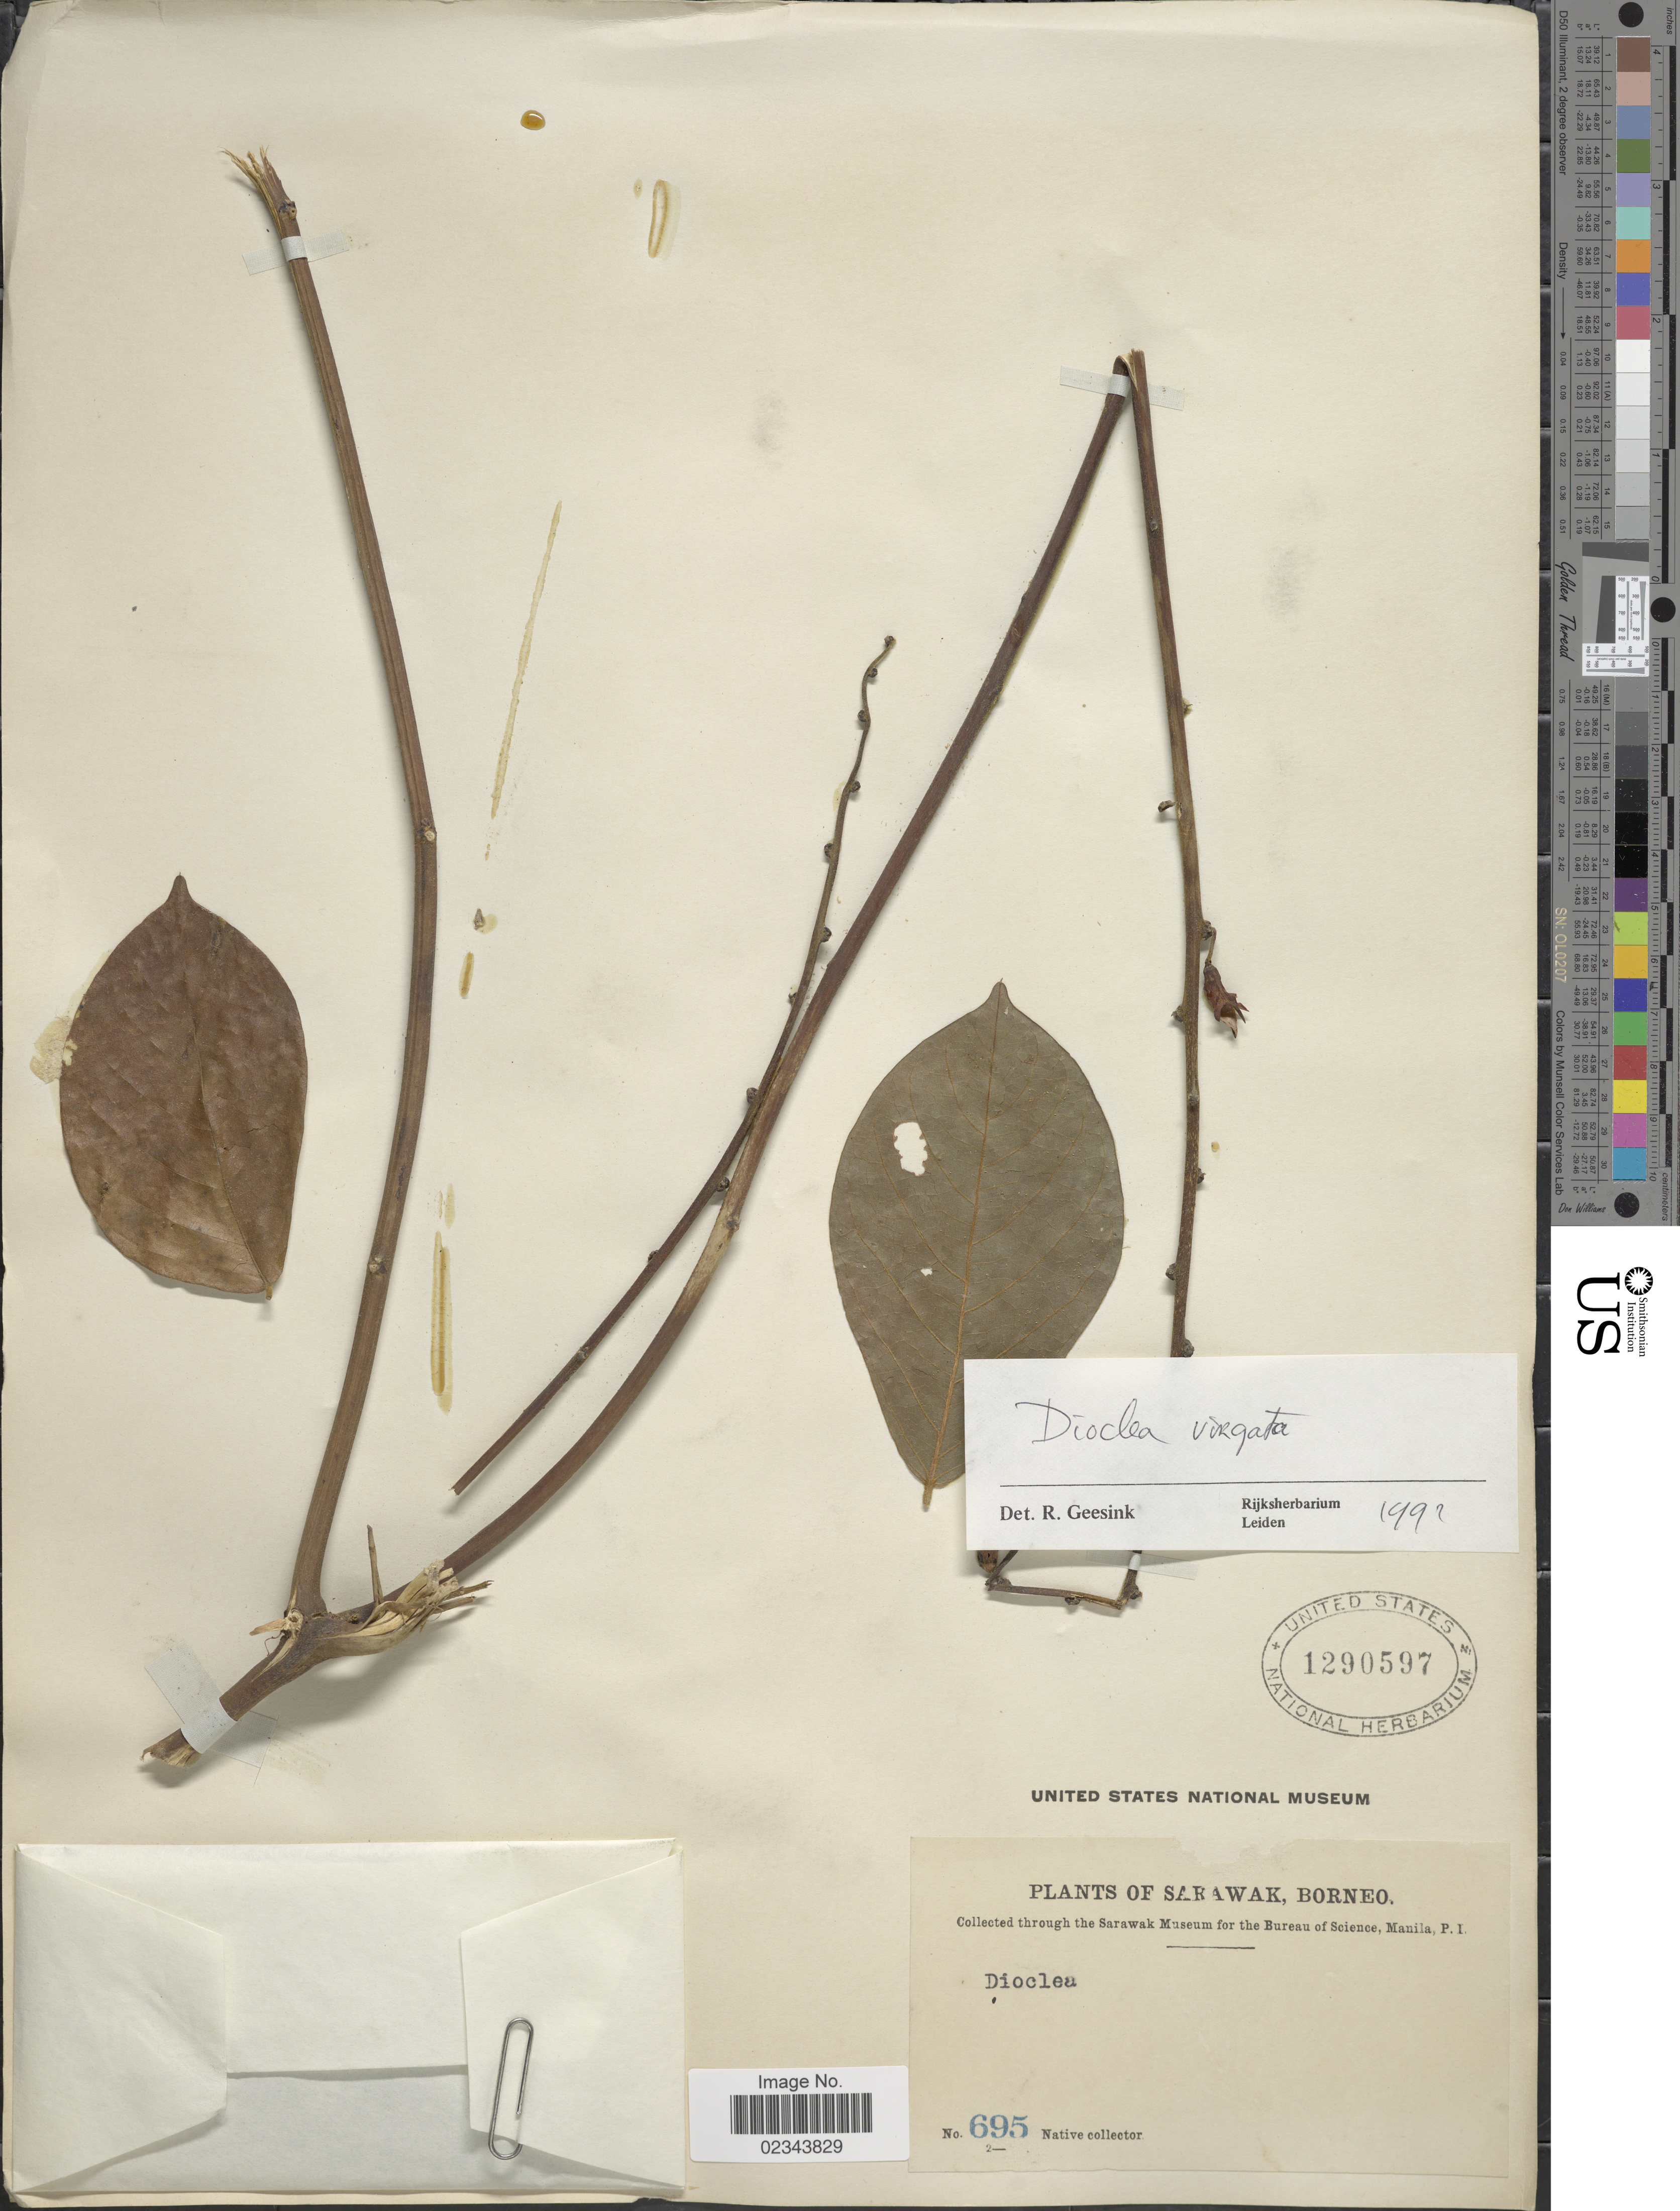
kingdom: Plantae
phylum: Tracheophyta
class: Magnoliopsida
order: Fabales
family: Fabaceae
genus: Dioclea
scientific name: Dioclea virgata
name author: (Rich.) Amshoff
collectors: Native collector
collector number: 695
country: Malaysia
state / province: Sarawak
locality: Borneo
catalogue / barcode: US 1290597